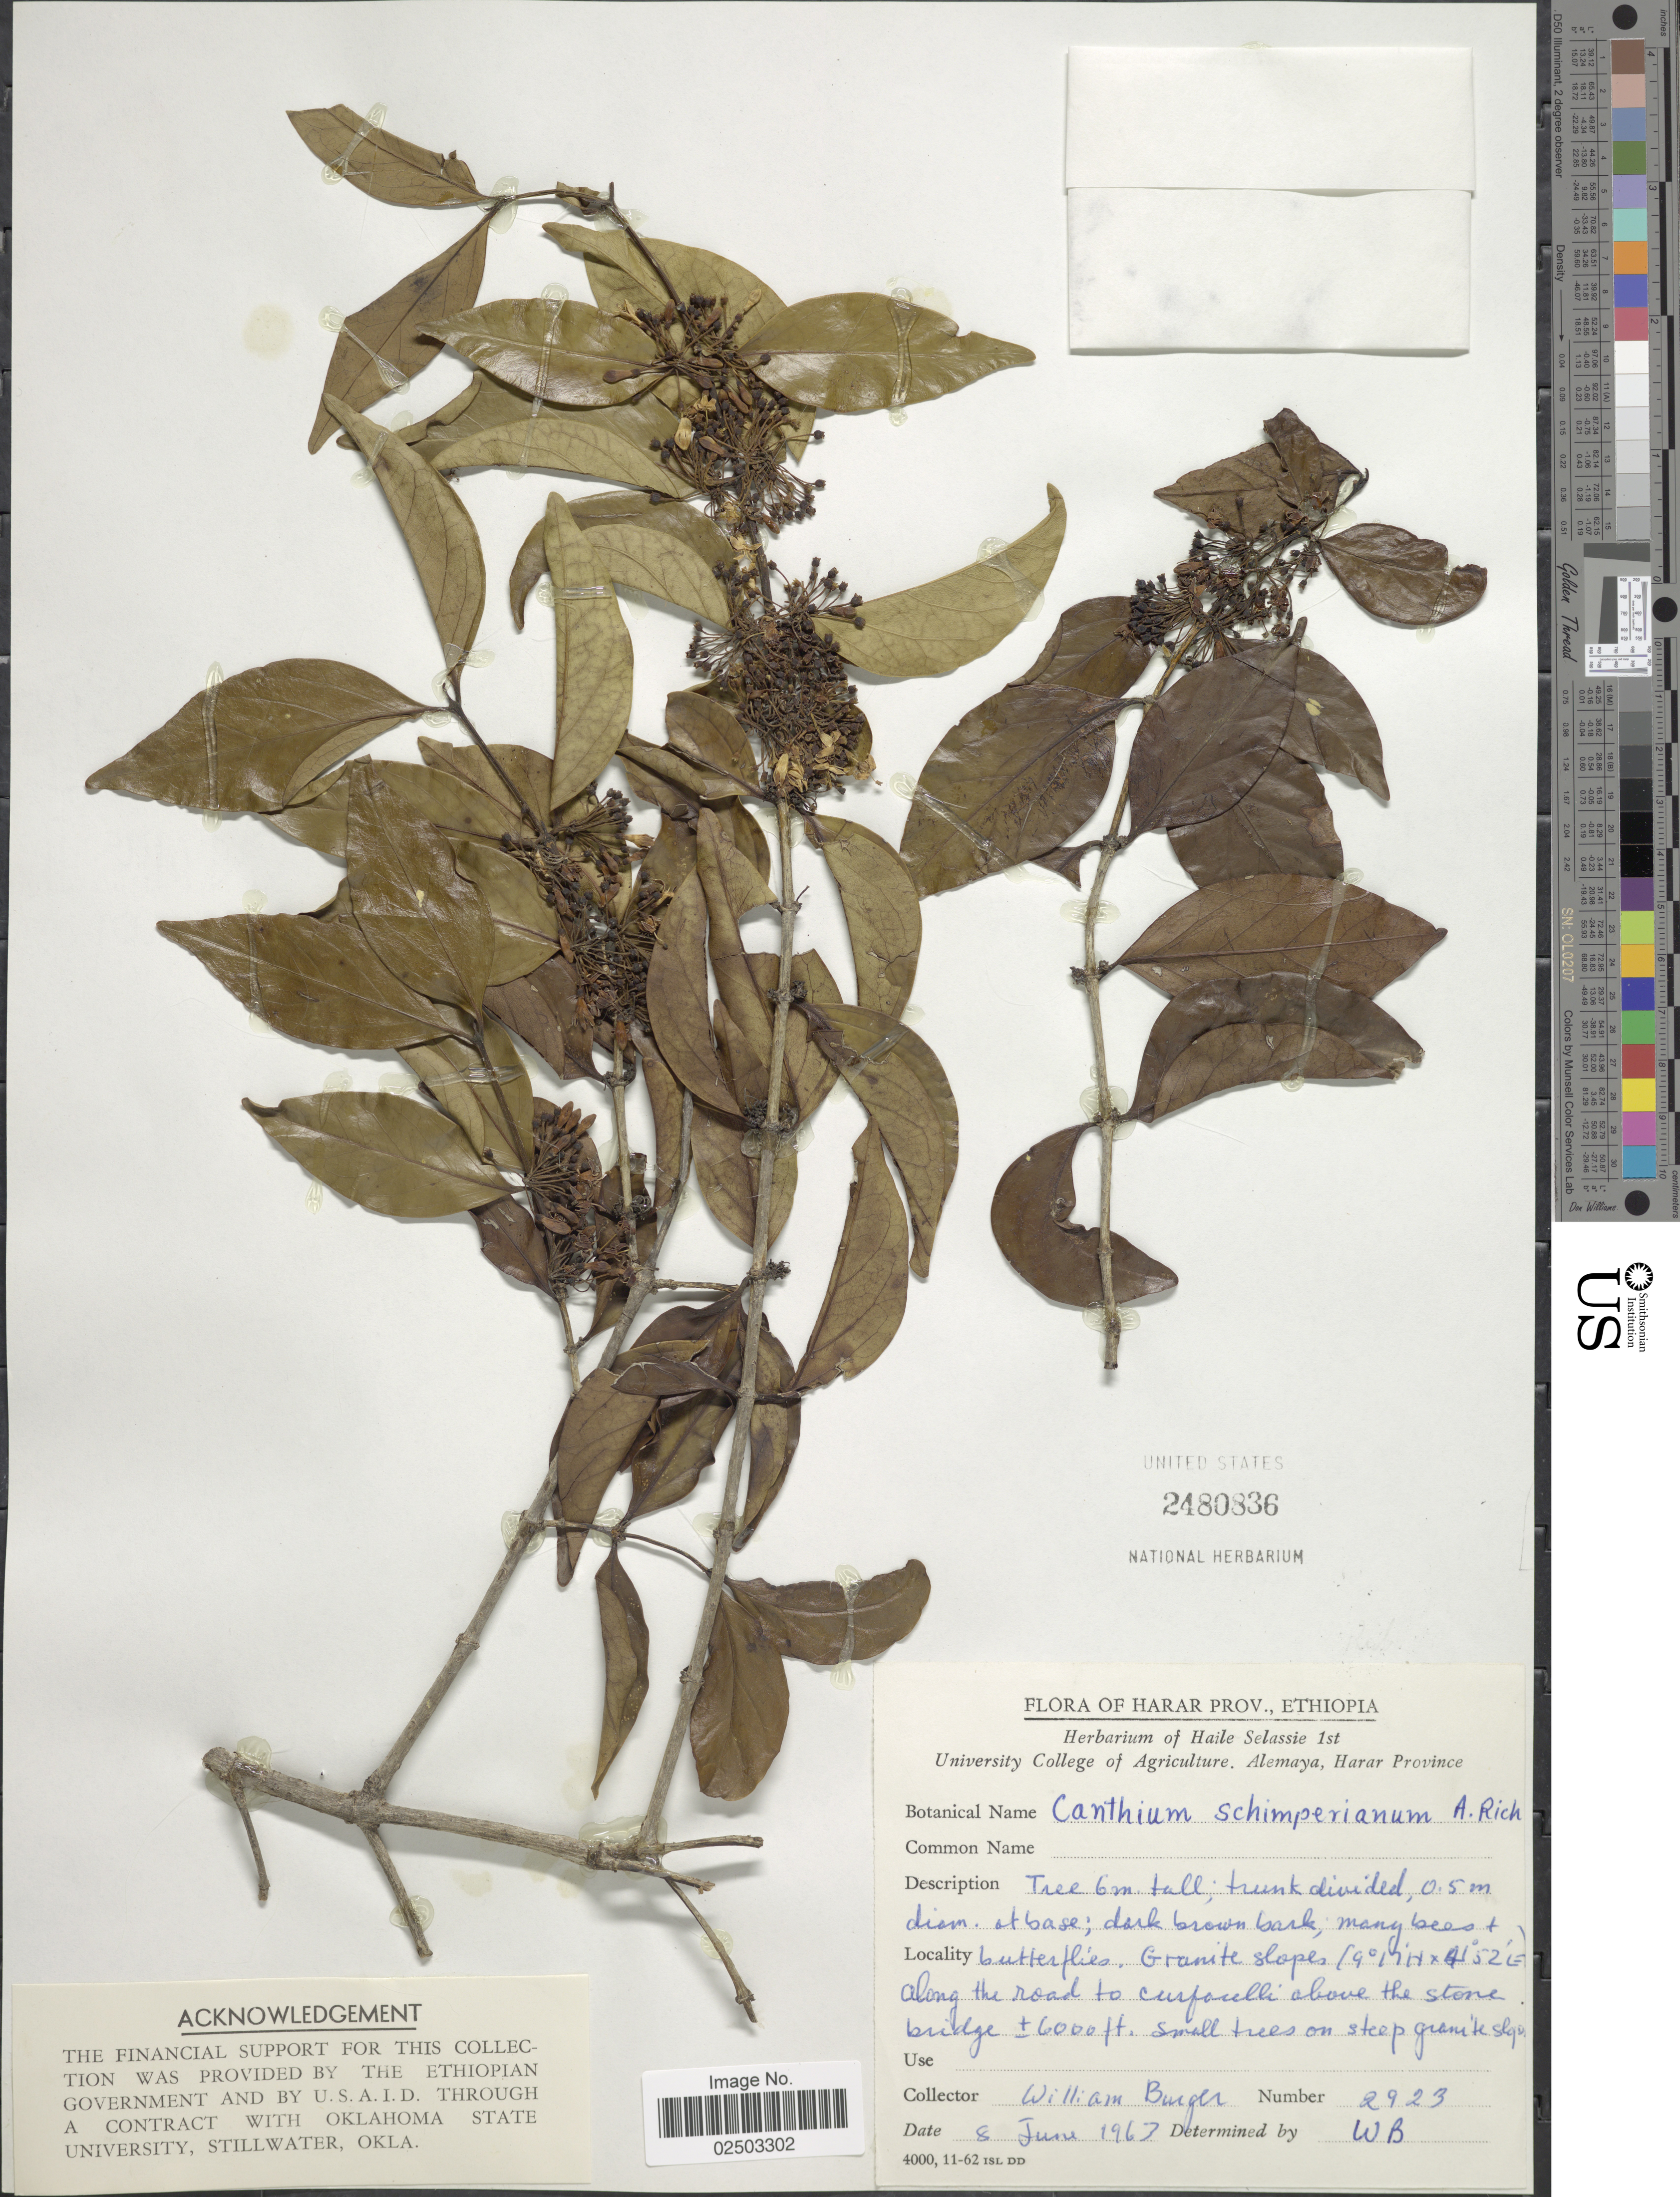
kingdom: Plantae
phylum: Tracheophyta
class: Magnoliopsida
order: Gentianales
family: Rubiaceae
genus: Canthium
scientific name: Canthium schimperianum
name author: A. Rich.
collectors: W. Burger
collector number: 2923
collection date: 1963-06-08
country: Ethiopia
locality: Harar Prov., butterflies, Granite slopes, along the road to curfocelli above the stone bridge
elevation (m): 1829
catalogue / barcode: US 2480836